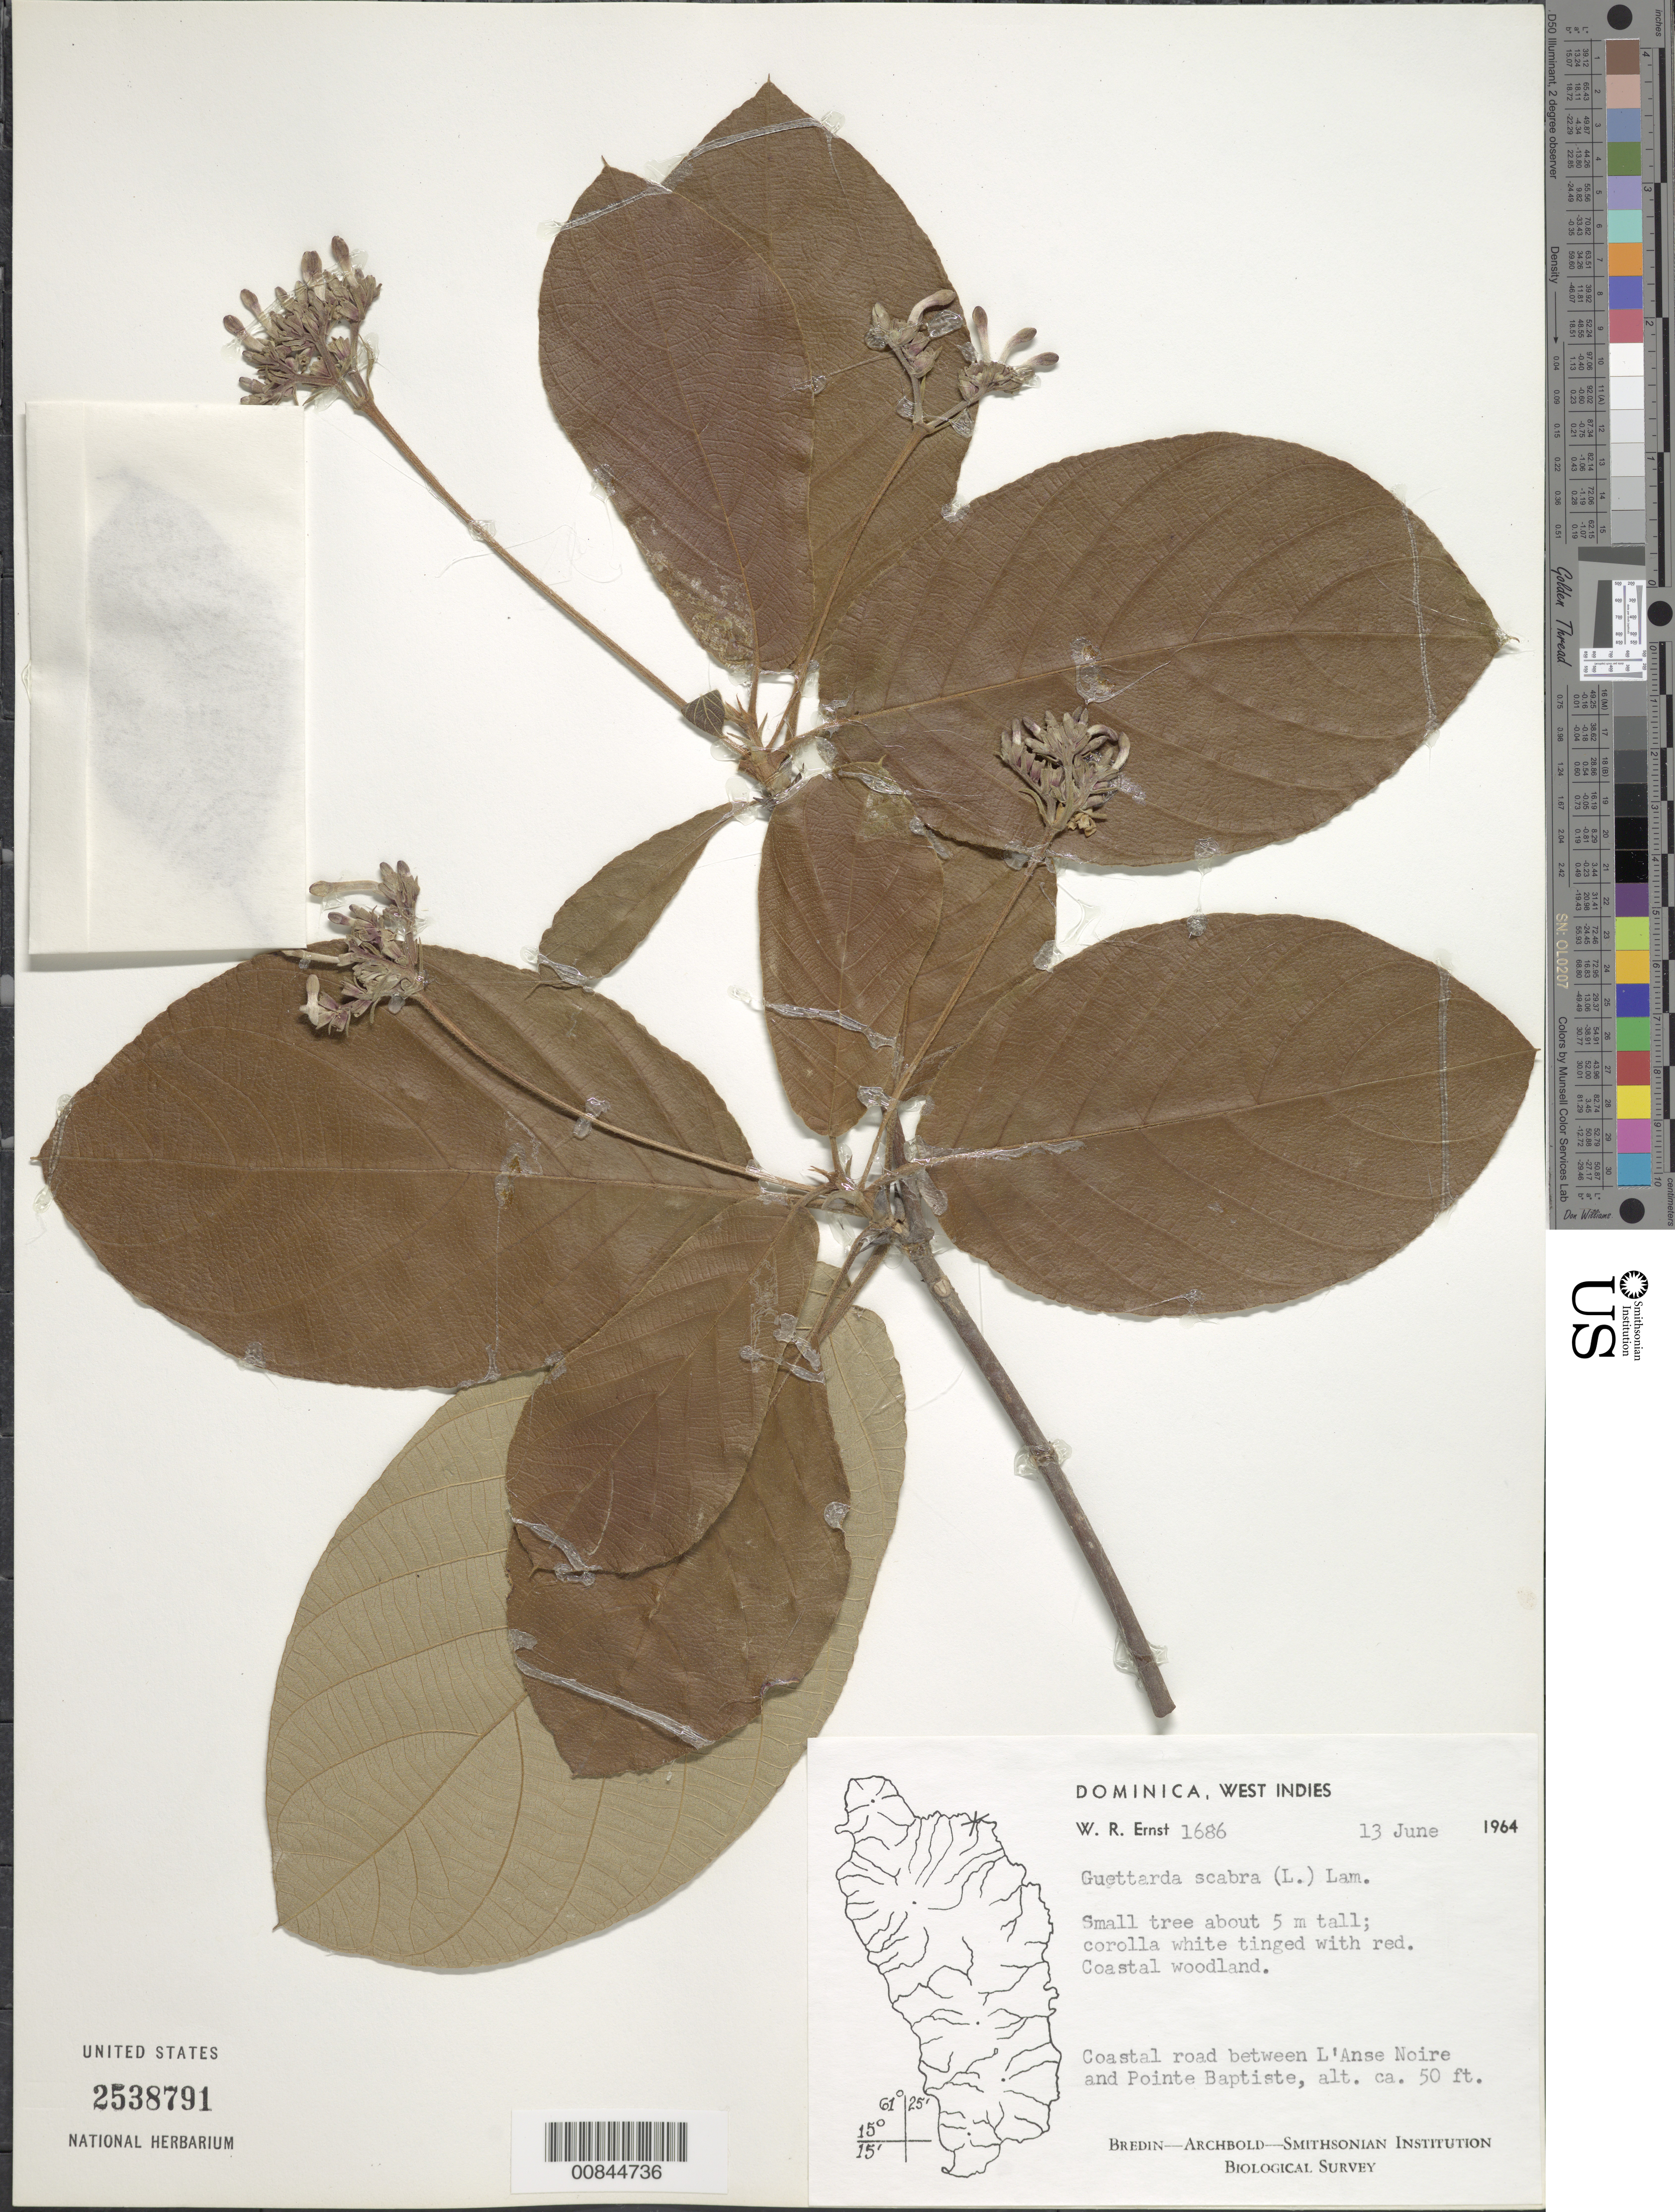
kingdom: Plantae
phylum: Tracheophyta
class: Magnoliopsida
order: Gentianales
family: Rubiaceae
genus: Guettarda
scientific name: Guettarda scabra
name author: (L.) Vent.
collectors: W. R. Ernst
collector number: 1686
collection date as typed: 13 Jun 1964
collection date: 1964-06-13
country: Dominica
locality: Coastal road between L'Anse Noire and Pointe Baptiste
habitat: Coastal woodland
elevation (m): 15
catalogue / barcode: US 2538791